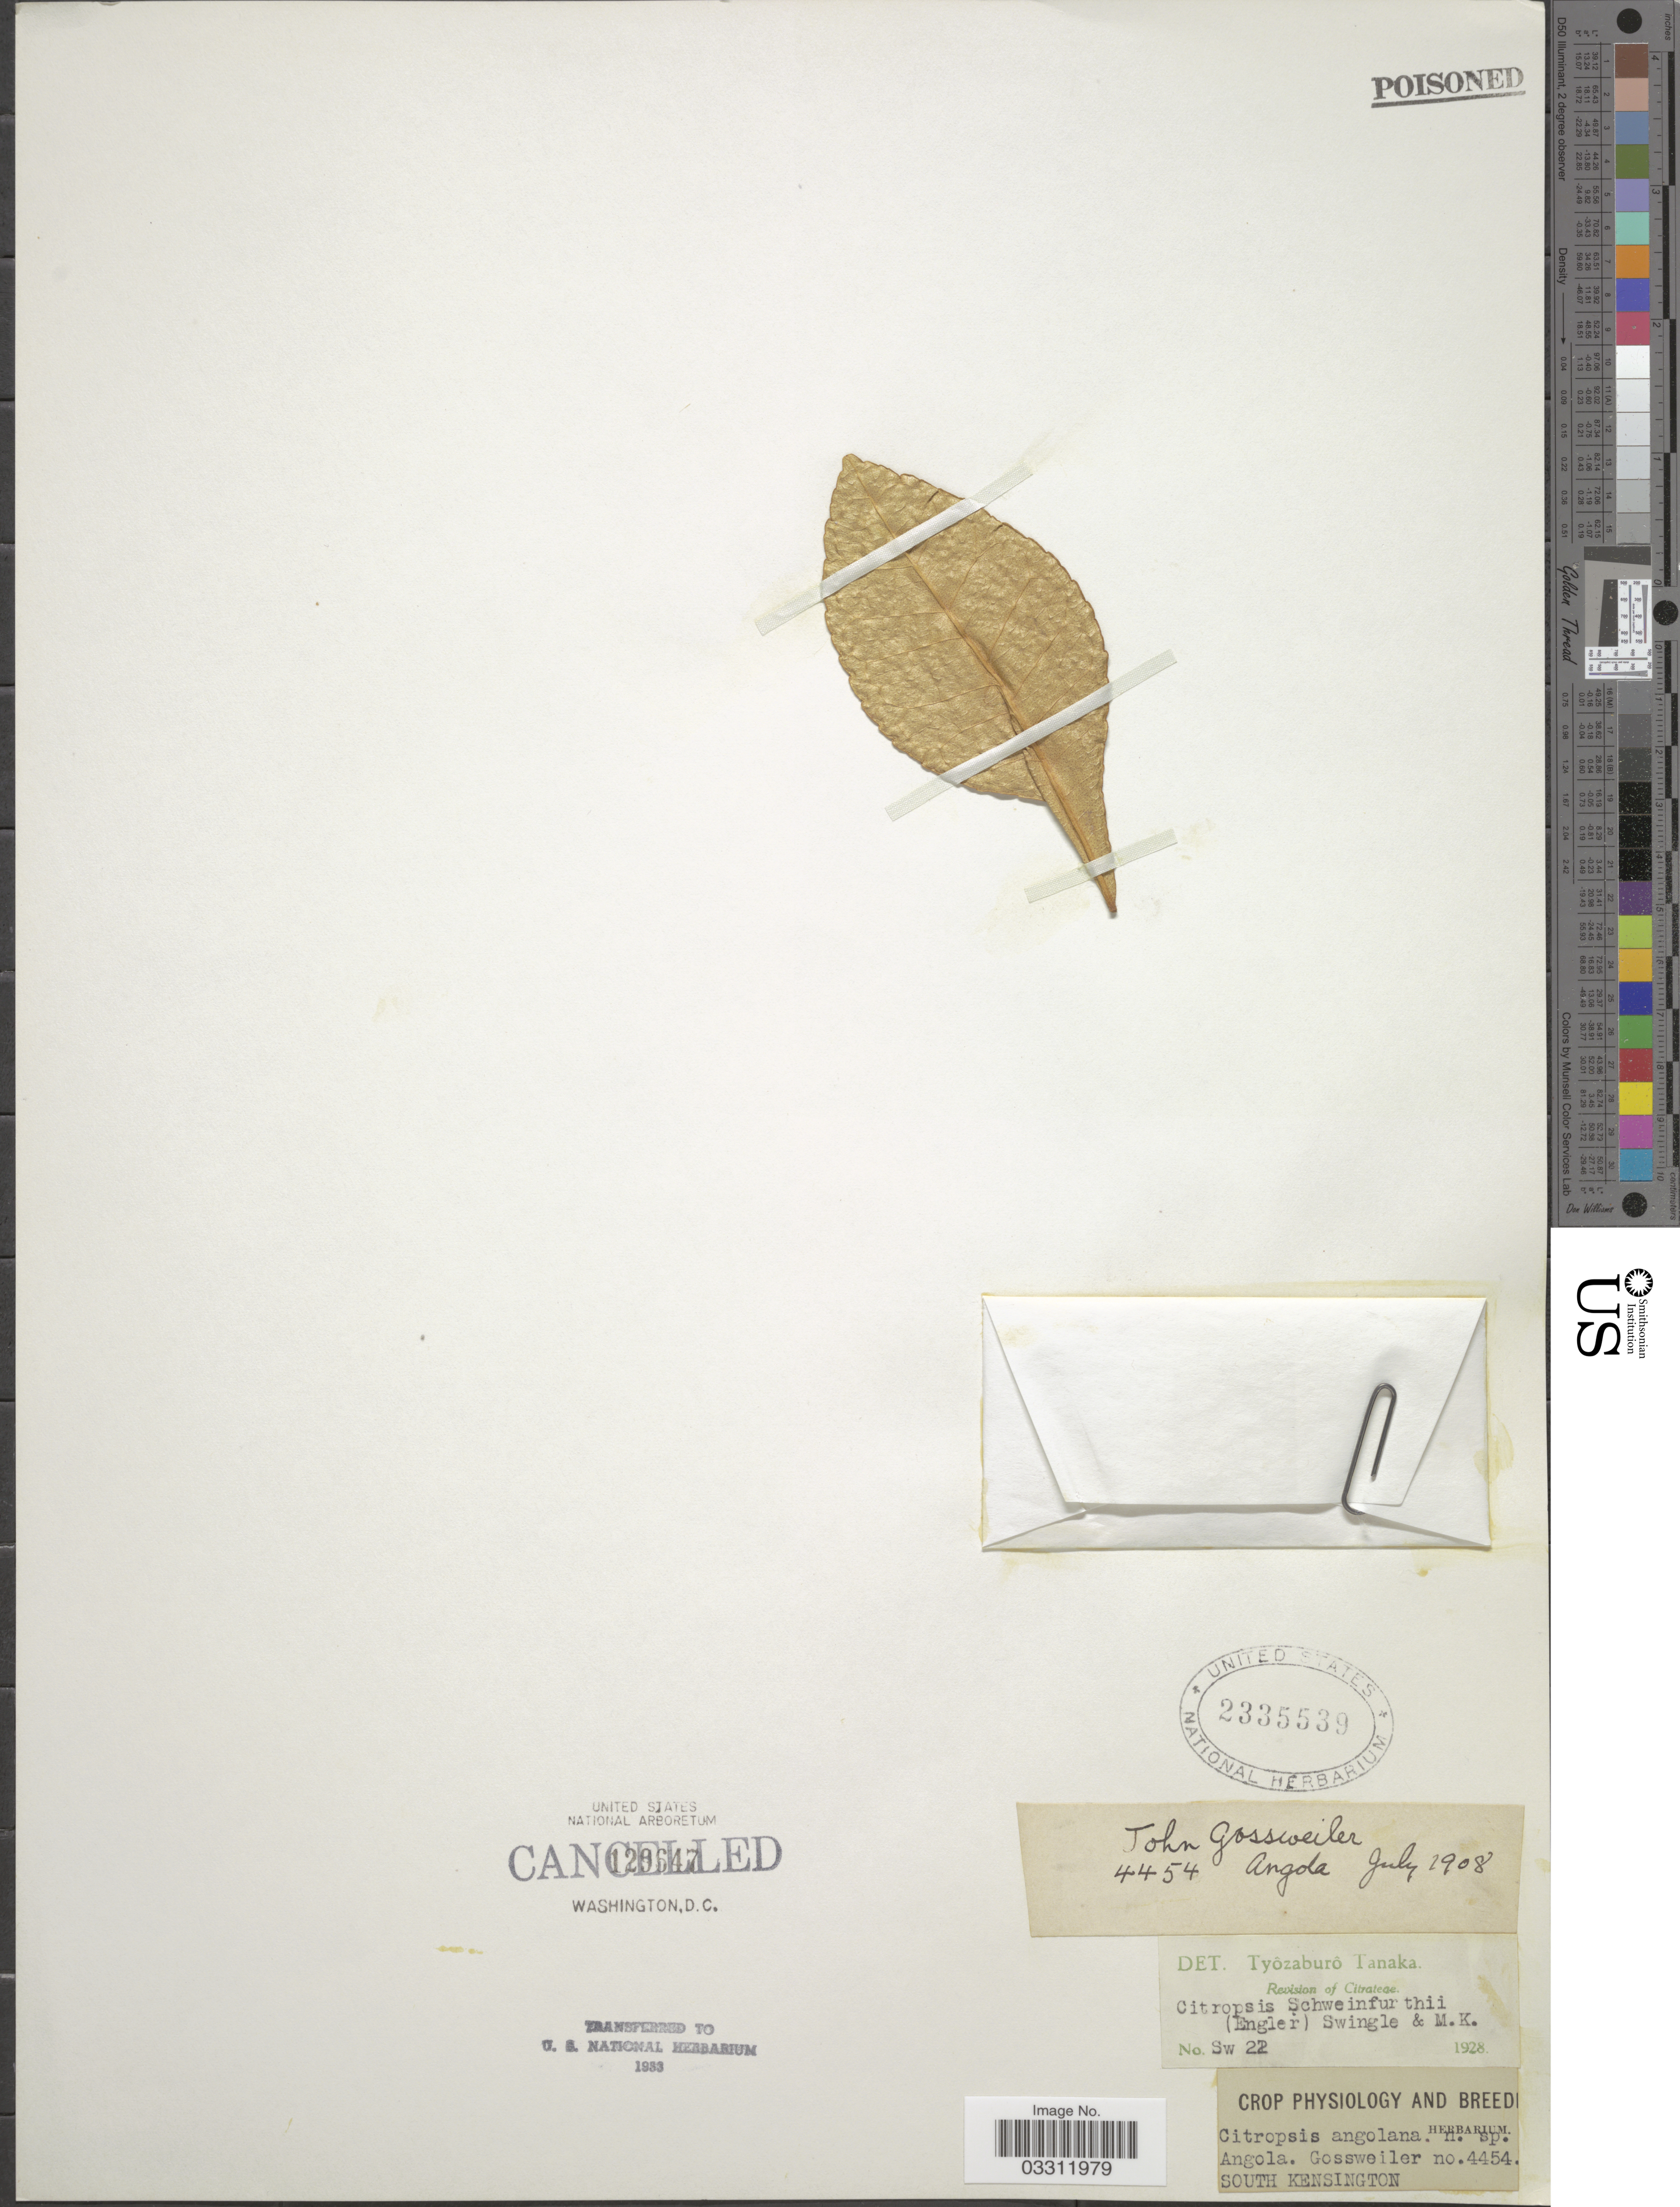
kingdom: Plantae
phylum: Tracheophyta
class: Magnoliopsida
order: Sapindales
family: Rutaceae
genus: Citropsis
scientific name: Citropsis angolensis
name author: Exell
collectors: -. Gossweiler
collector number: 4454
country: Angola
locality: South Kensington.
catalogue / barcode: US 2335539